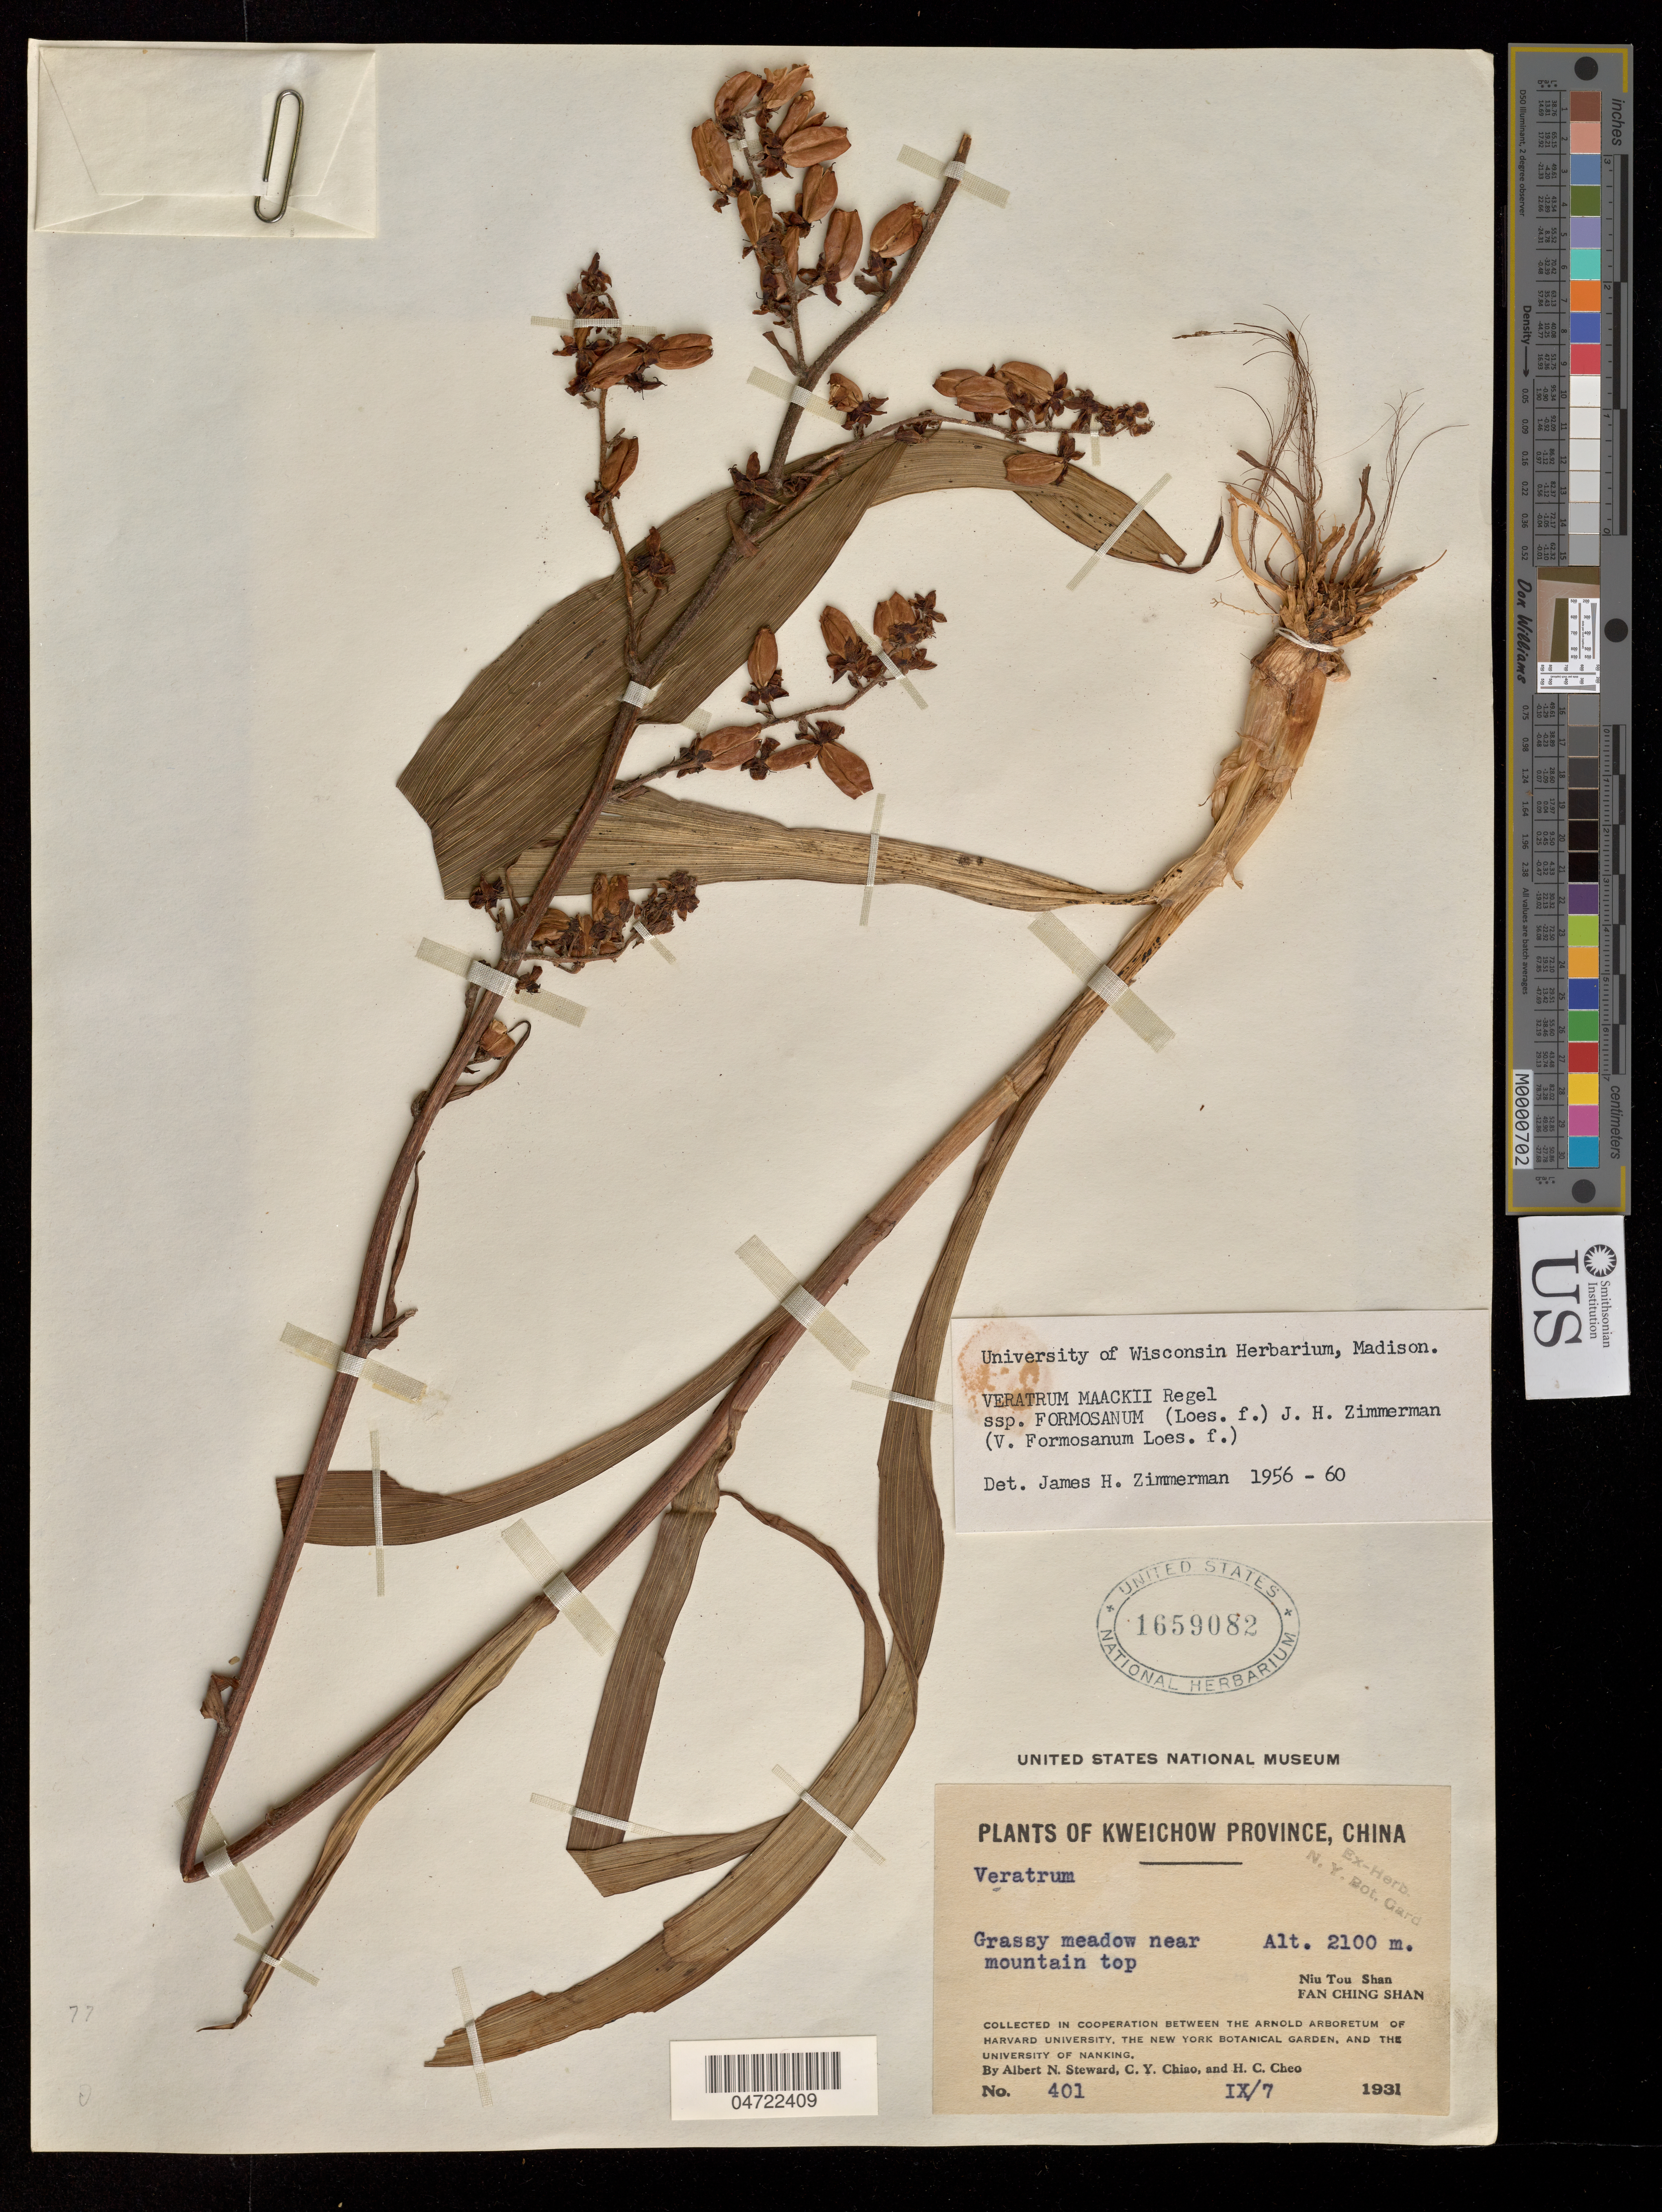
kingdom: Plantae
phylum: Tracheophyta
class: Liliopsida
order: Liliales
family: Melanthiaceae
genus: Veratrum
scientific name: Veratrum maackii subsp. formosanum (O. Loes.) J.H. Zimmerman, ined.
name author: (O. Loes.) J.H. Zimmerman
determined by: Zimmerman, James Hall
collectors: A. N. Steward, C. Y. Chiao & H. Cheo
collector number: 401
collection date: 1931-07-07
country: China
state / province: Guizhou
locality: Niu Tou Shan; Fan Ching Shan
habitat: Grassy meadow near mountain top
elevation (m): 640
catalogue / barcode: US 1659082